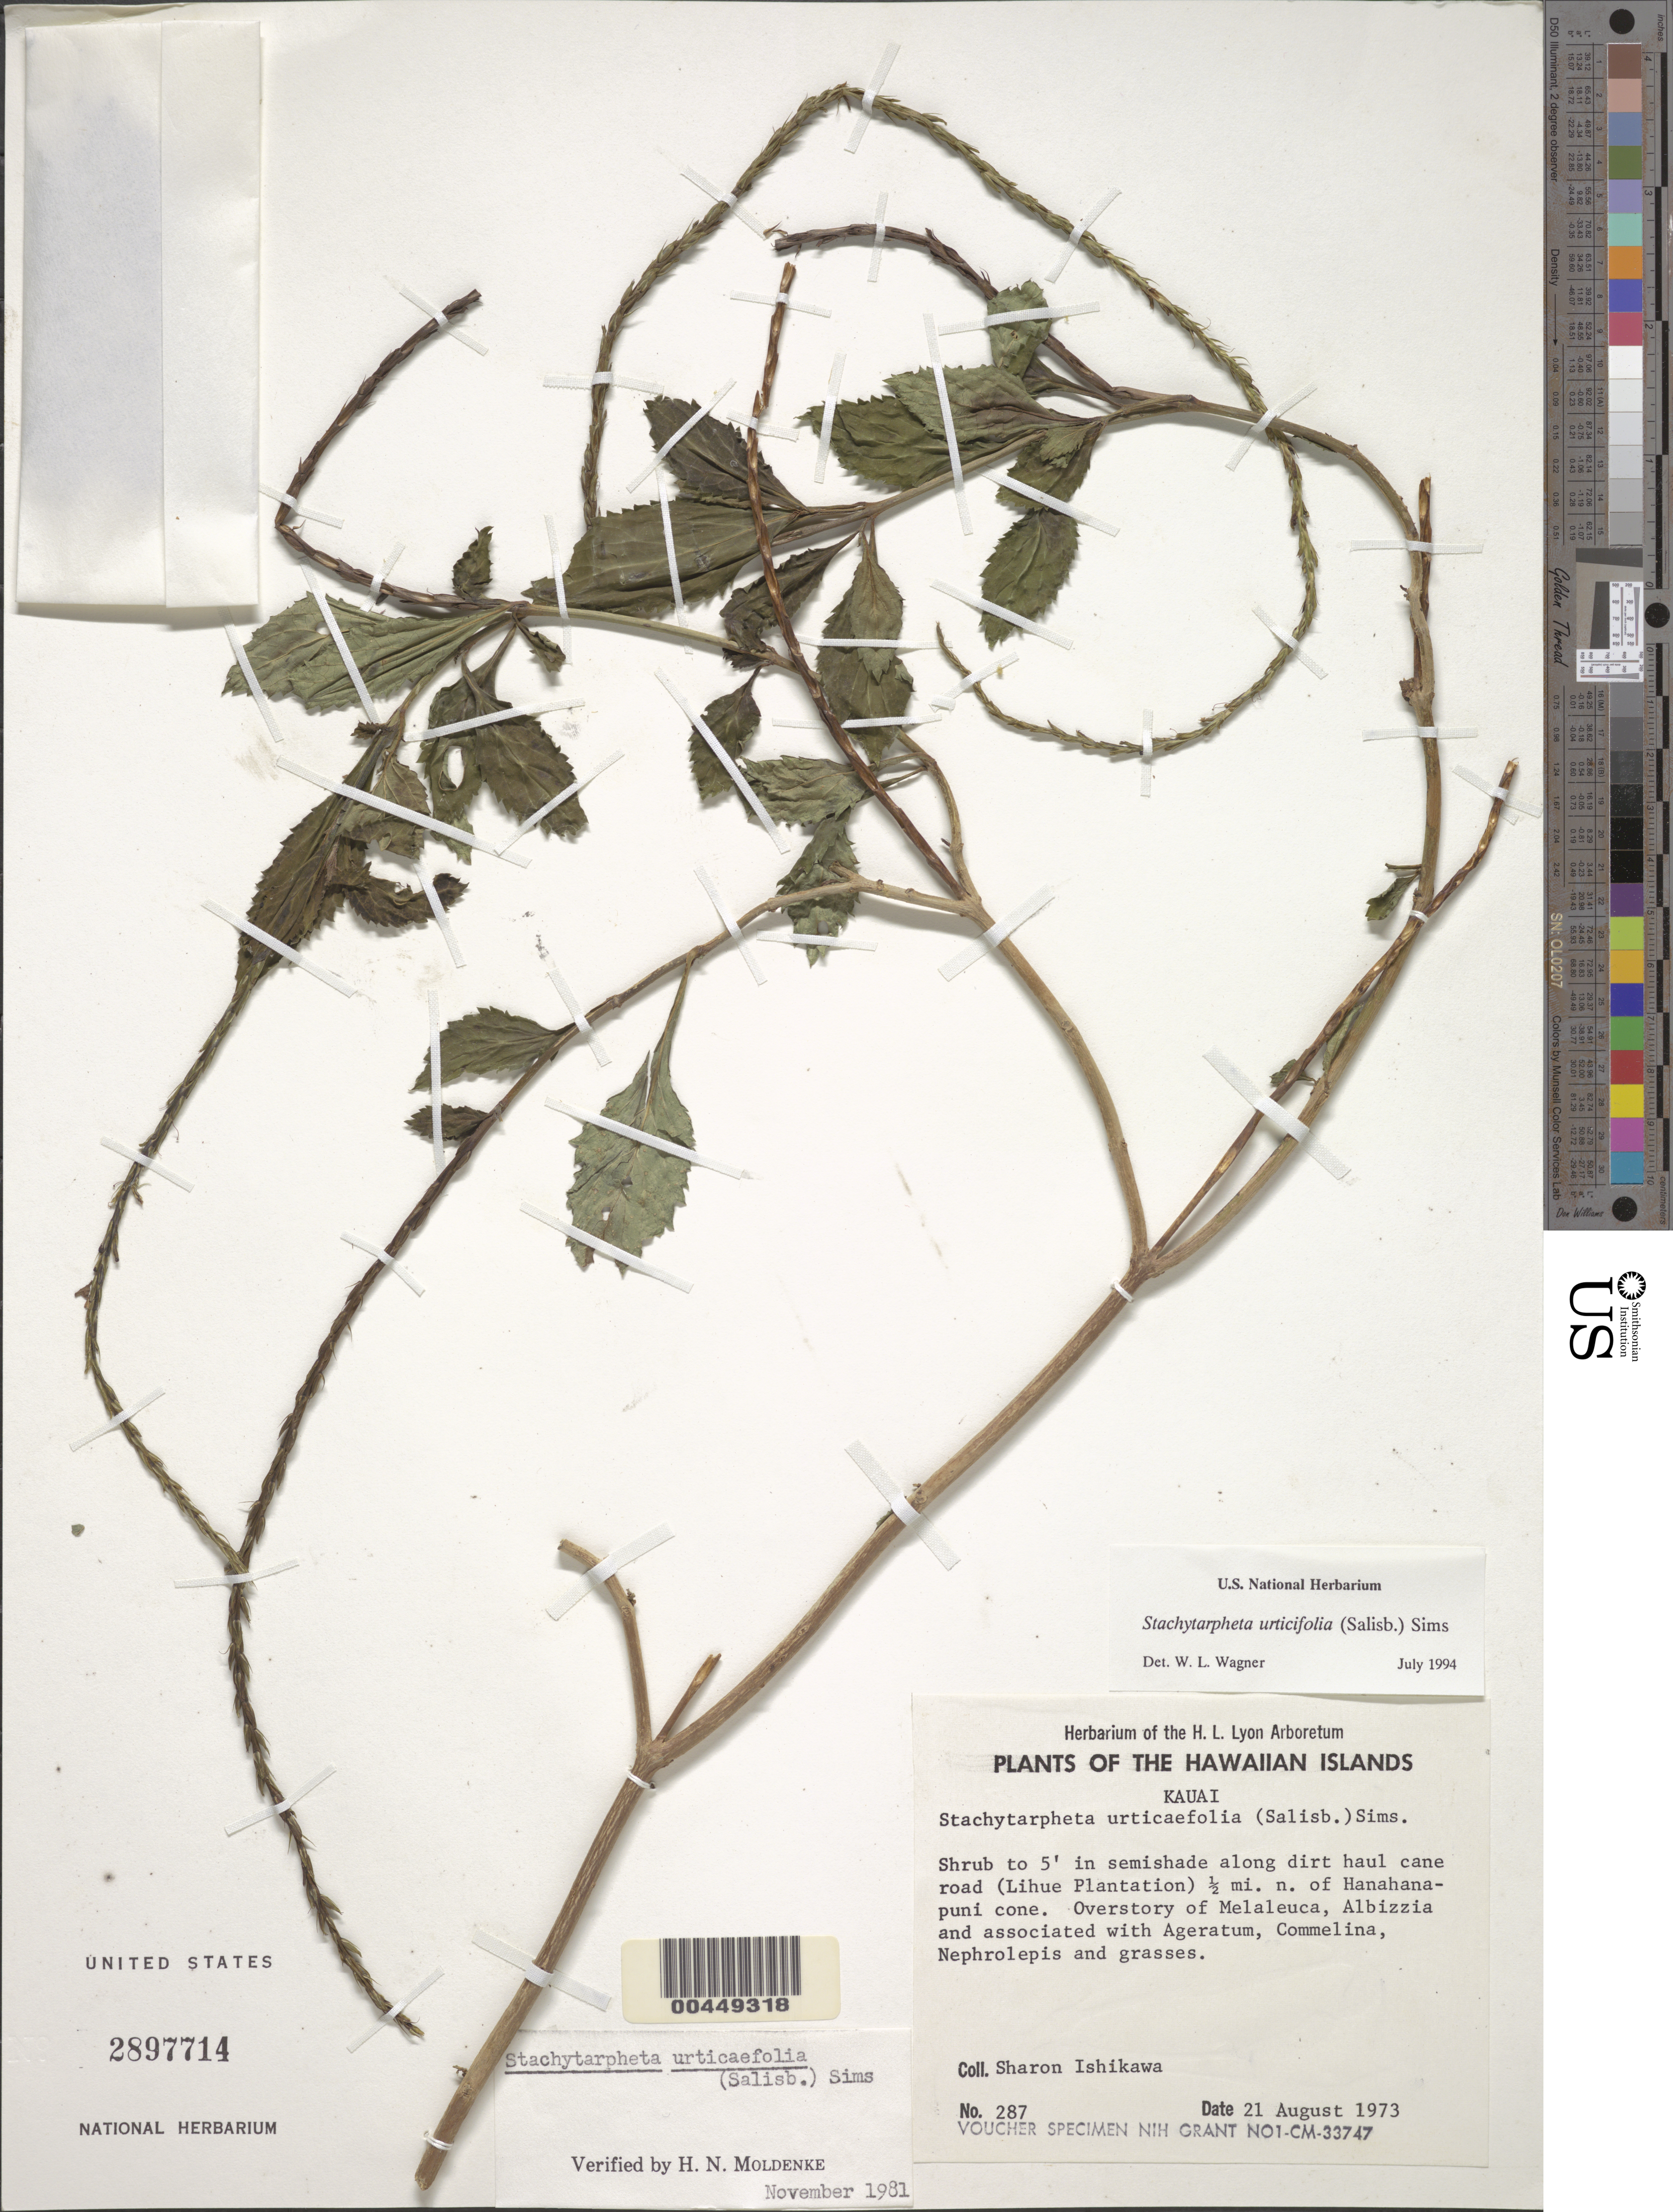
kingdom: Plantae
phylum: Tracheophyta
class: Magnoliopsida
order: Lamiales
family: Verbenaceae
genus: Stachytarpheta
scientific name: Stachytarpheta urticifolia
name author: Sims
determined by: Wagner, W. L., (BOT), Smithsonian Institution - National Museum of Natural History (UNITED STATES)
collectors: S. S. Ishikawa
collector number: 287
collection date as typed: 21 Aug 1973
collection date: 1973-08-21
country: United States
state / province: Hawaii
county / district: Kauai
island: Kaua'i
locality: Along dirt haul cane rd (Lihue Plantation) 0.5 mi N of Hanahanapuni Cone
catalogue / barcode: US 2897714